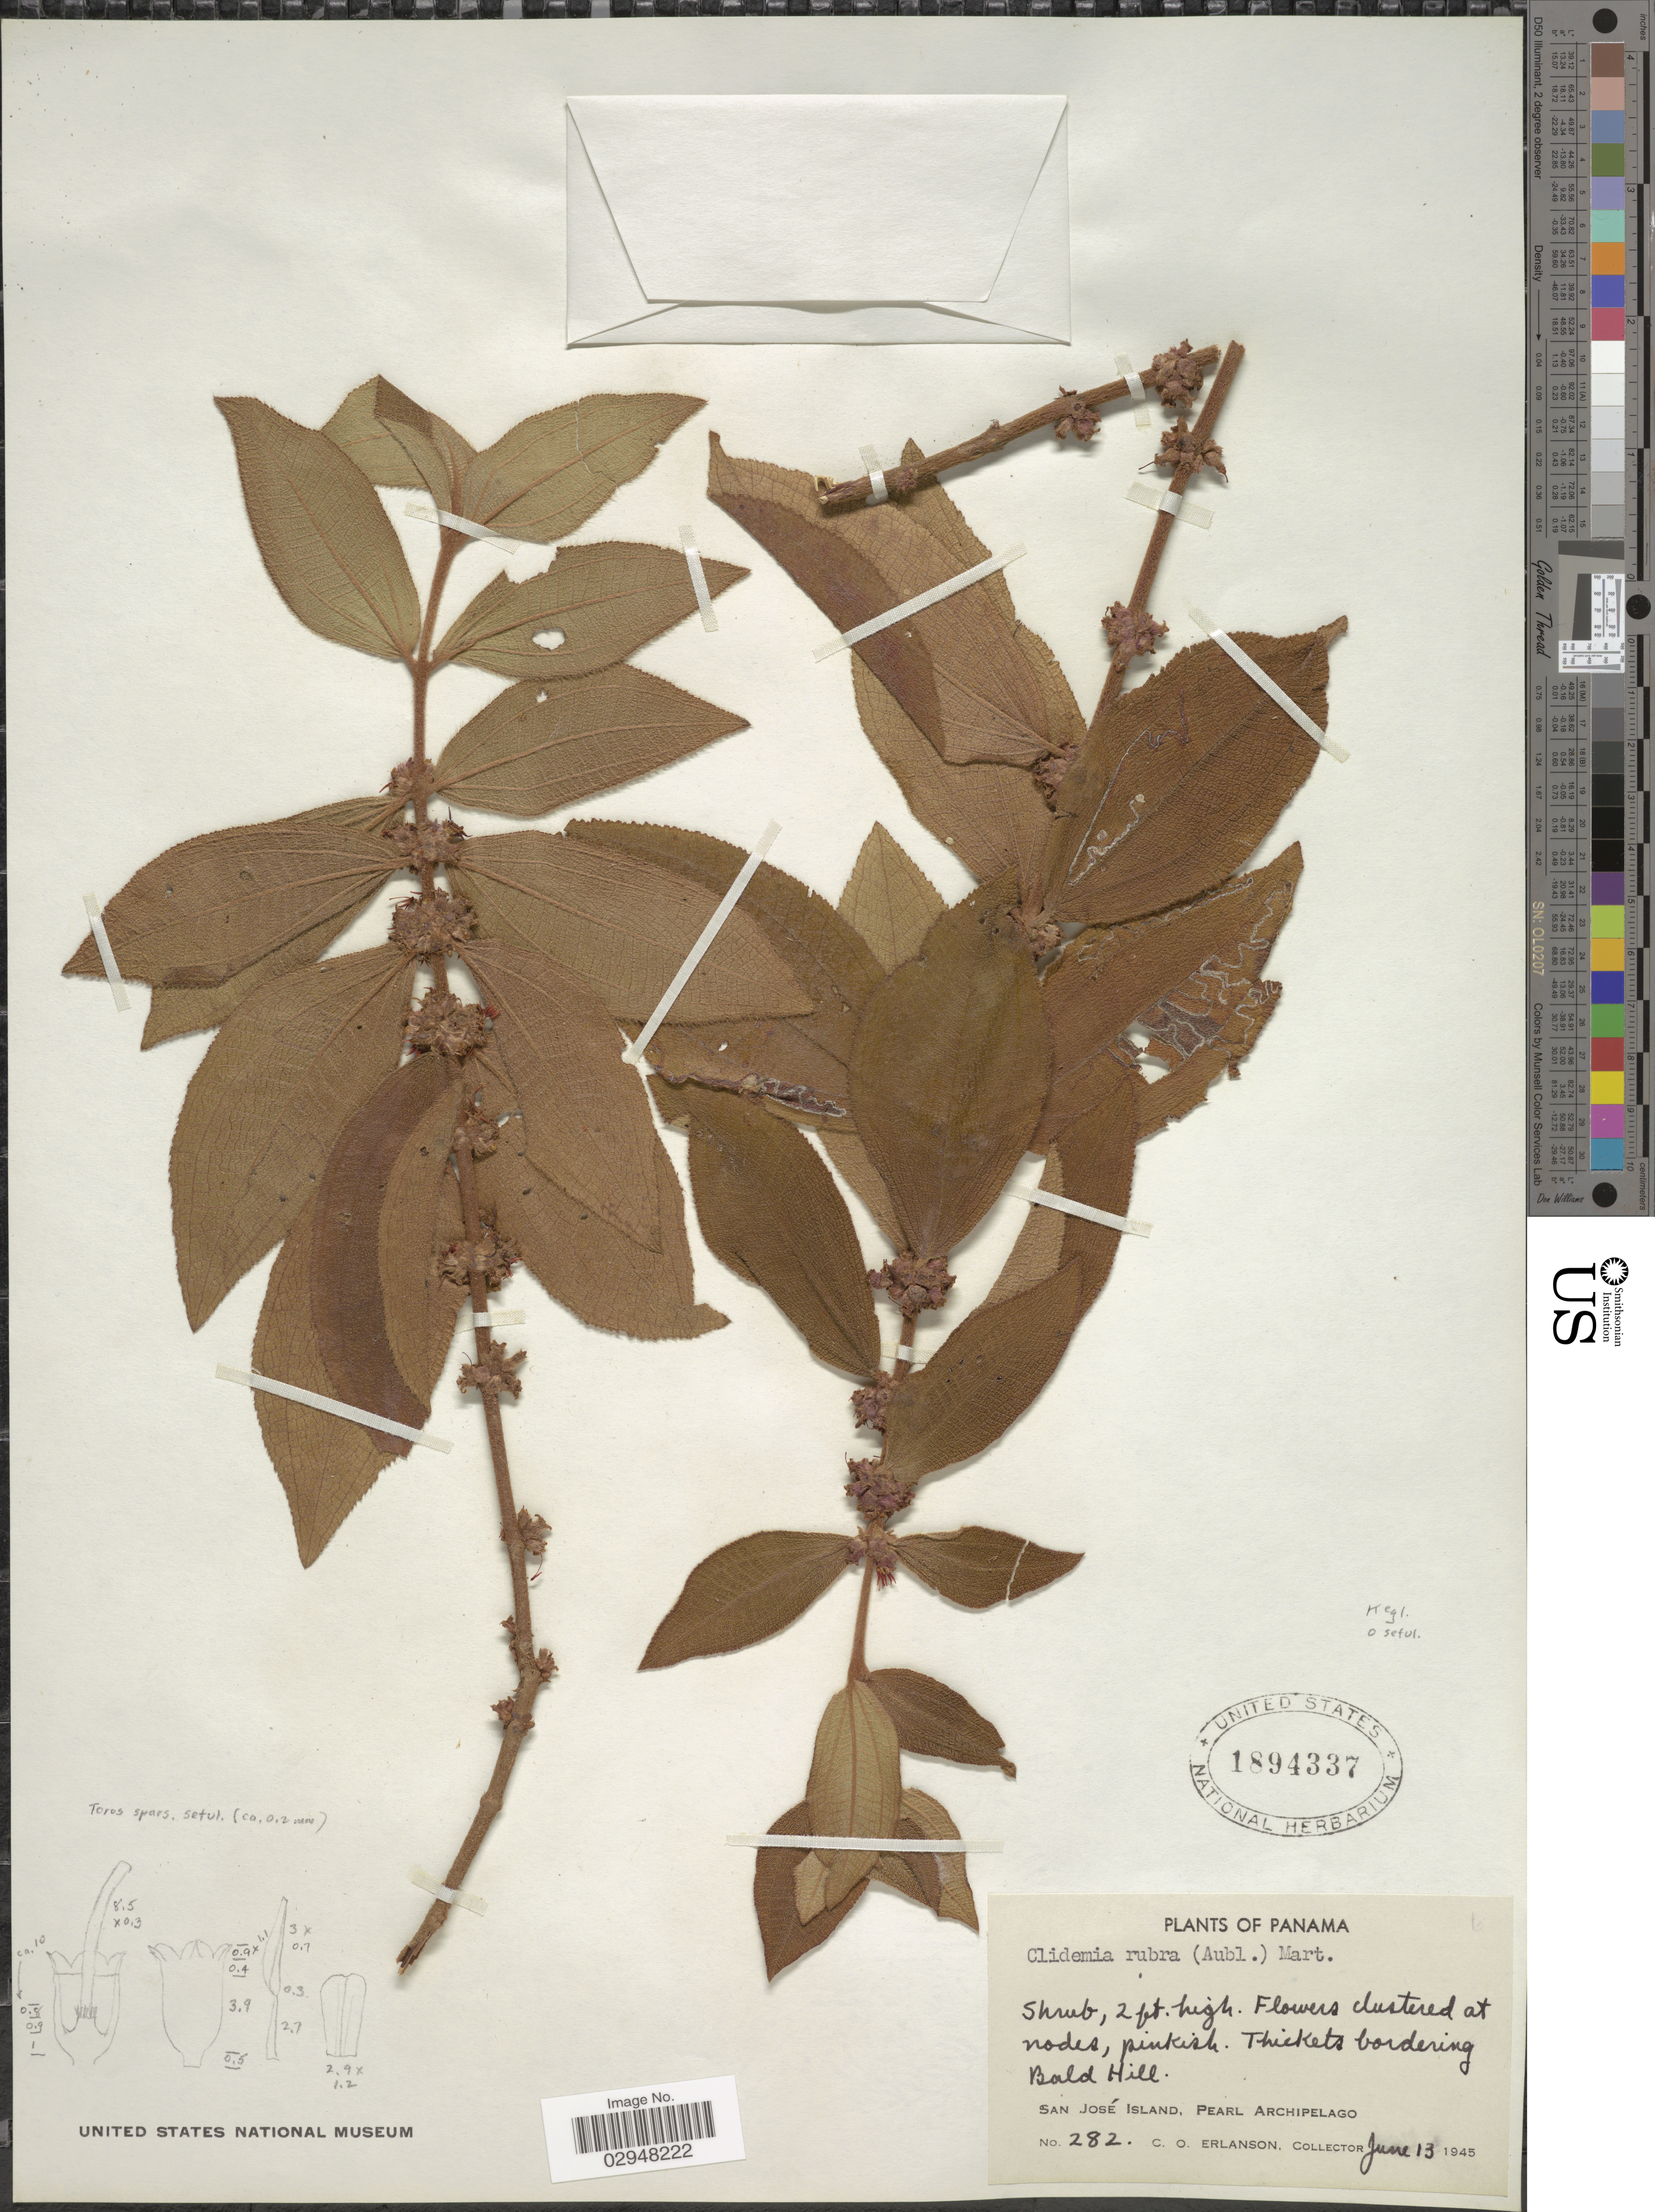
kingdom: Plantae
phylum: Tracheophyta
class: Magnoliopsida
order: Myrtales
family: Melastomataceae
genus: Clidemia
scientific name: Clidemia rubra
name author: (Aubl.) Mart.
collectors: C. O. Erlanson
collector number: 282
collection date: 1945-06-13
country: Panama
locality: Bald Hill. San José Island. Pearl Archipelago.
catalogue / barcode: US 1894337